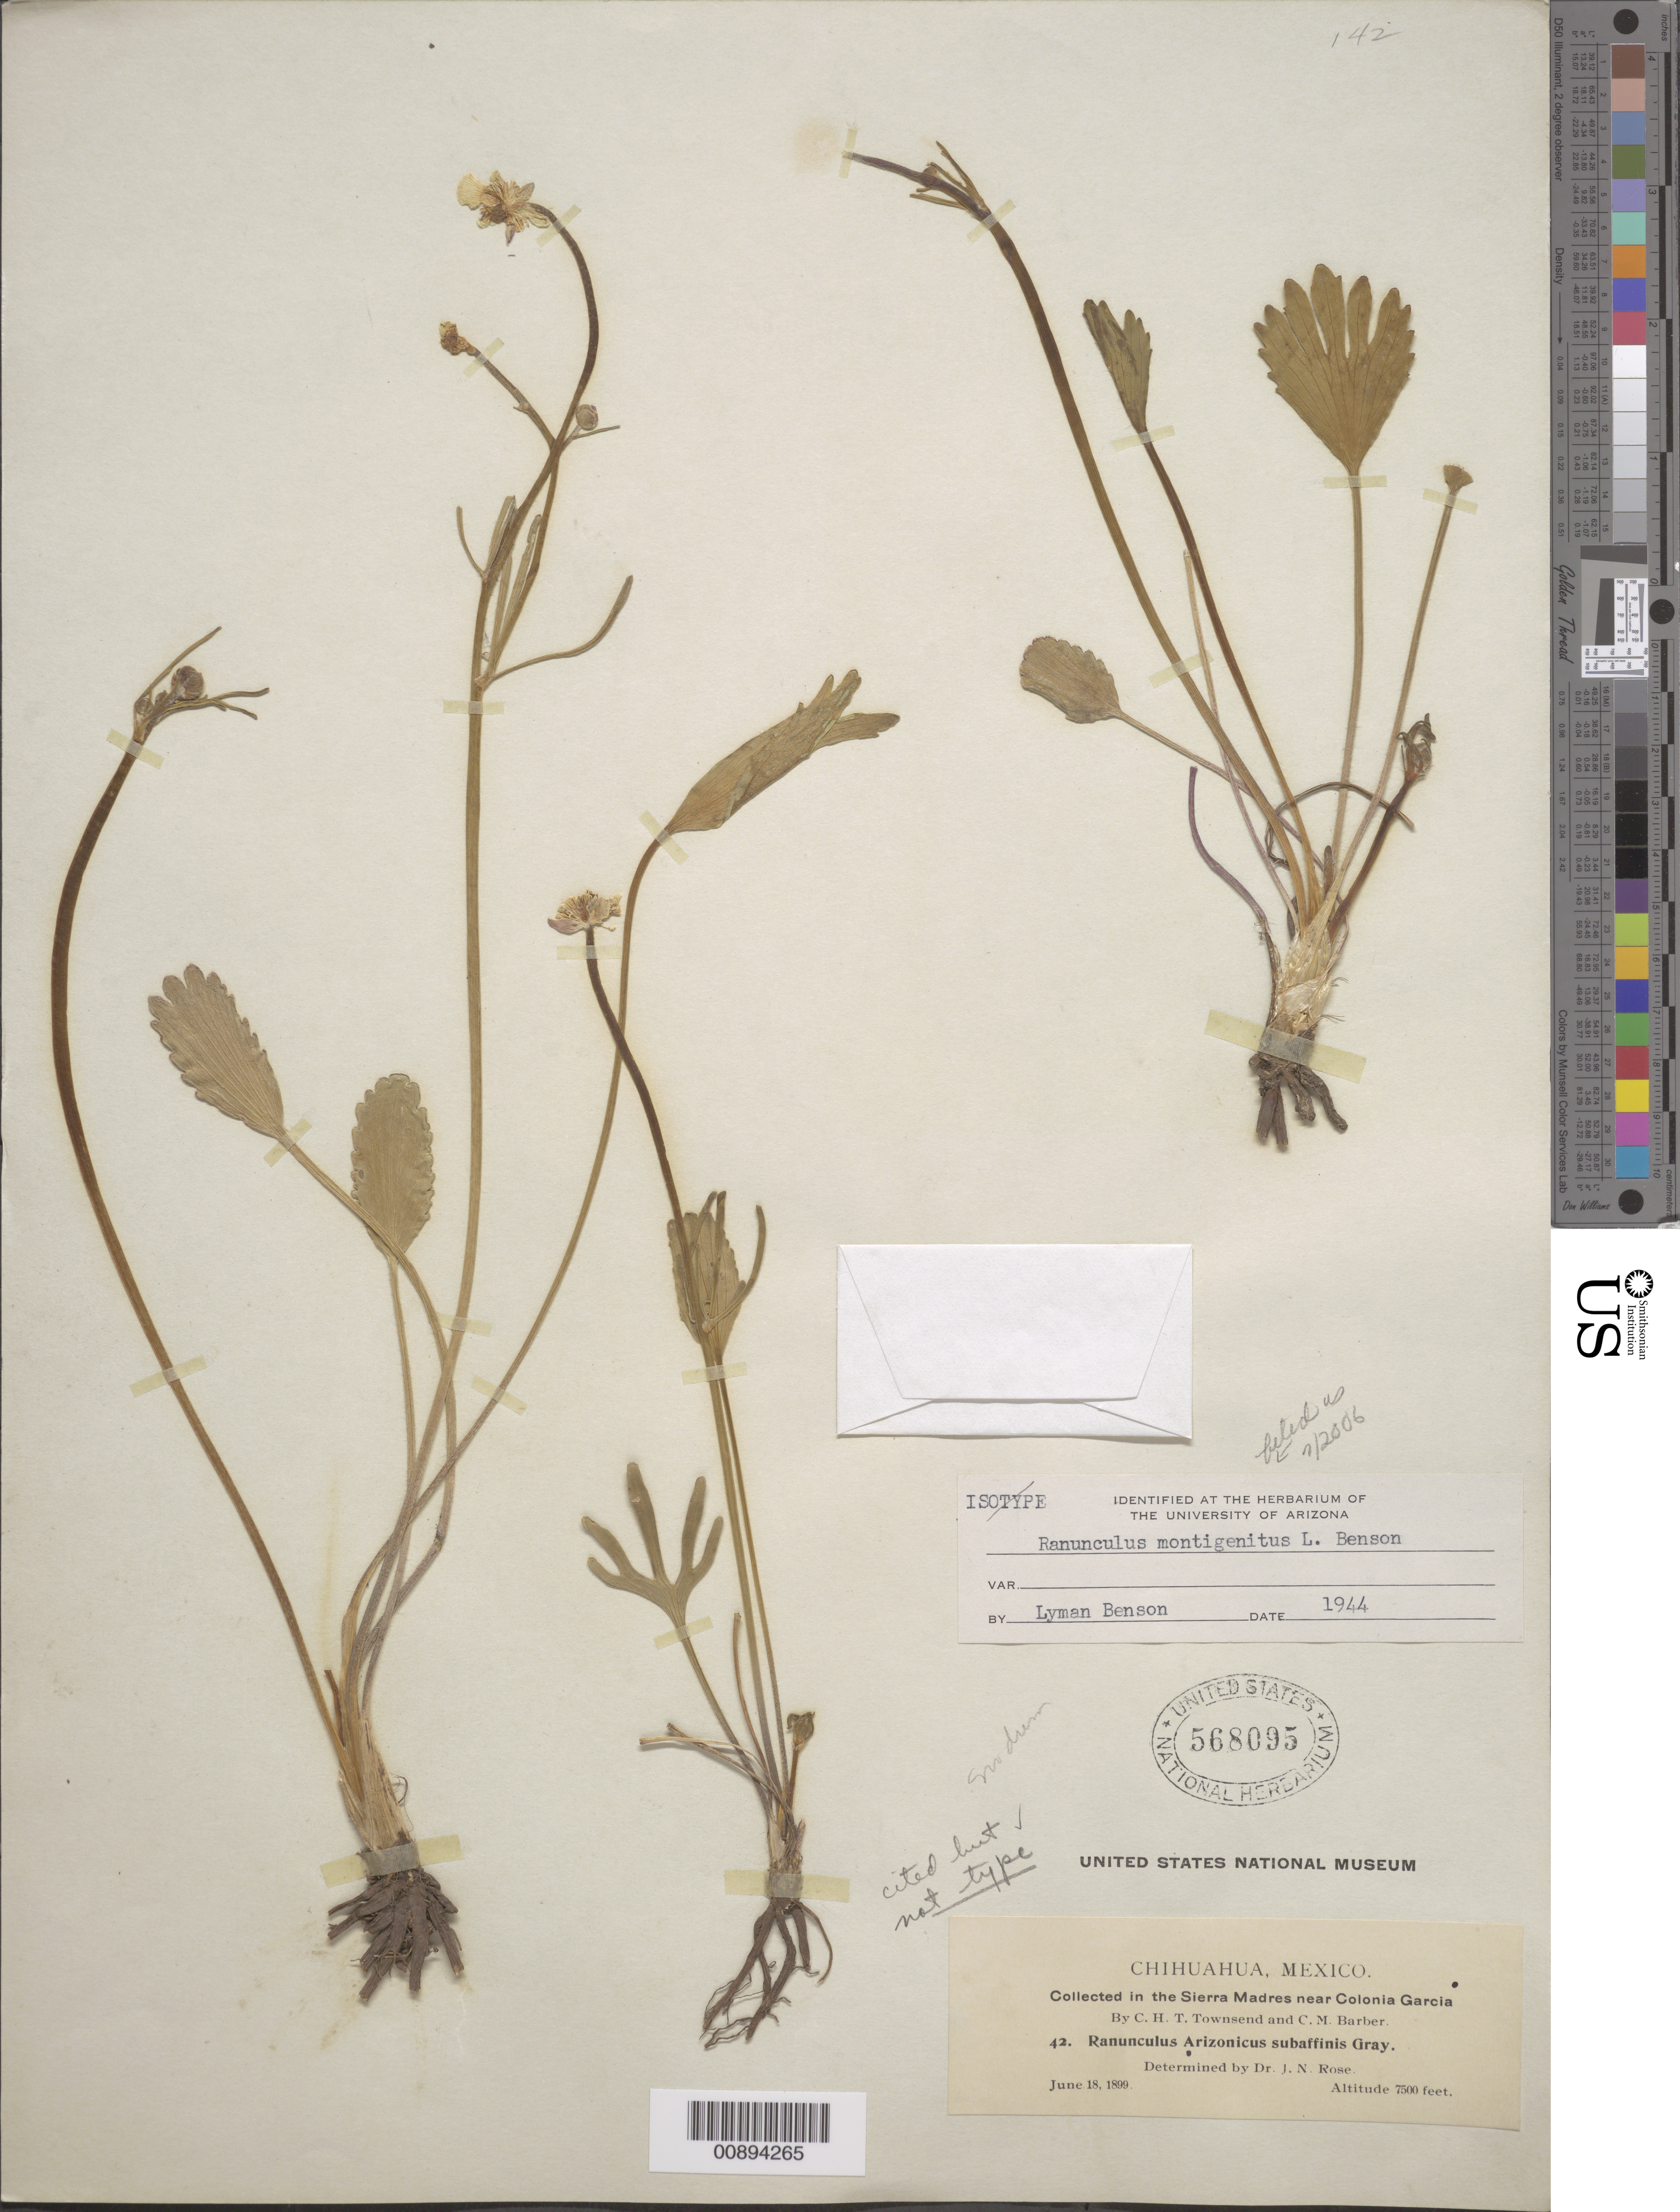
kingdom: Plantae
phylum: Tracheophyta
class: Magnoliopsida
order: Ranunculales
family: Ranunculaceae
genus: Ranunculus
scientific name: Ranunculus montigenitus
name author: L.D. Benson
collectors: C. H. T. Townsend & C. Barber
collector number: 42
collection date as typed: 18 Jun 1899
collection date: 1899-06-18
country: Mexico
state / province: Chihuahua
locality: Sierra Madre near Colonia García, Chihuahua.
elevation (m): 2286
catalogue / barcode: US 568095